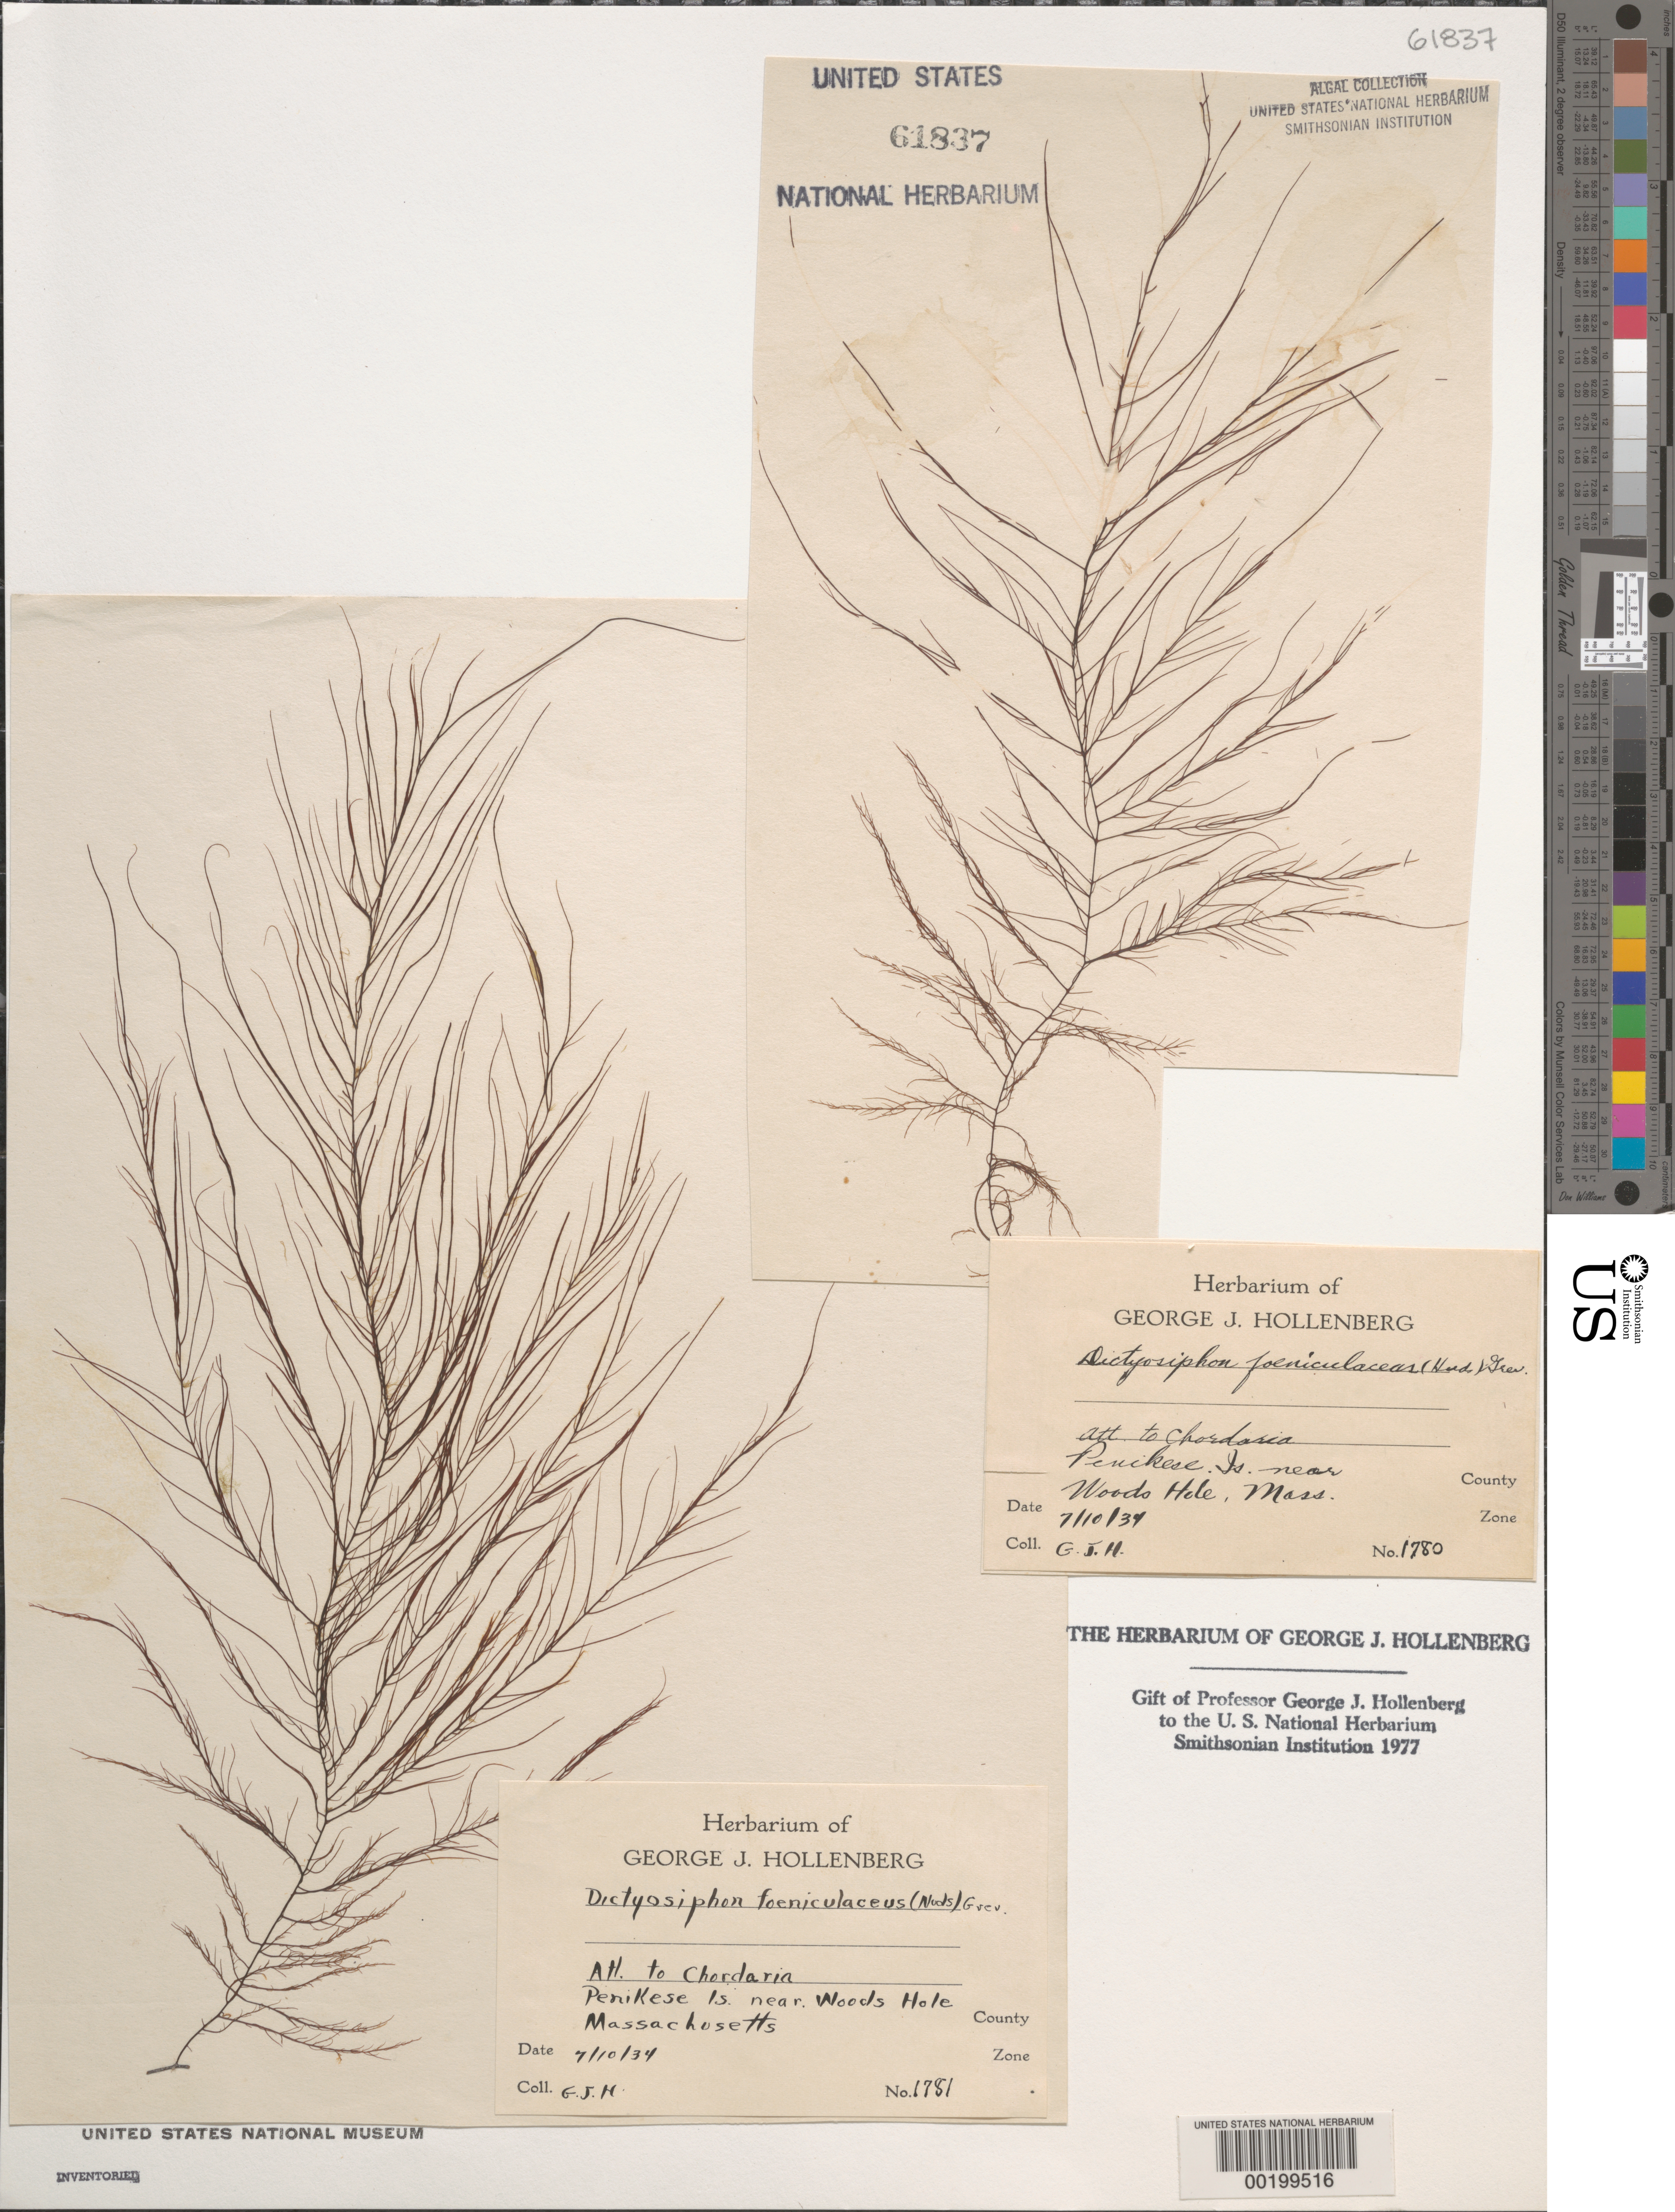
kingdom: Chromista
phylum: Ochrophyta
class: Phaeophyceae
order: Dictyosiphonales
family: Dictyosiphonaceae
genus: Dictyosiphon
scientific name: Dictyosiphon foeniculaceus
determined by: Hollenberg, George J.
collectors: G. Hollenberg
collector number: GJH 1780 & GJH 1781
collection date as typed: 10 Jul 1934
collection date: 1934-07-10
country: United States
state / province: Massachusetts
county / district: Dukes County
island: Penikese Island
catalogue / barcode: US 61837